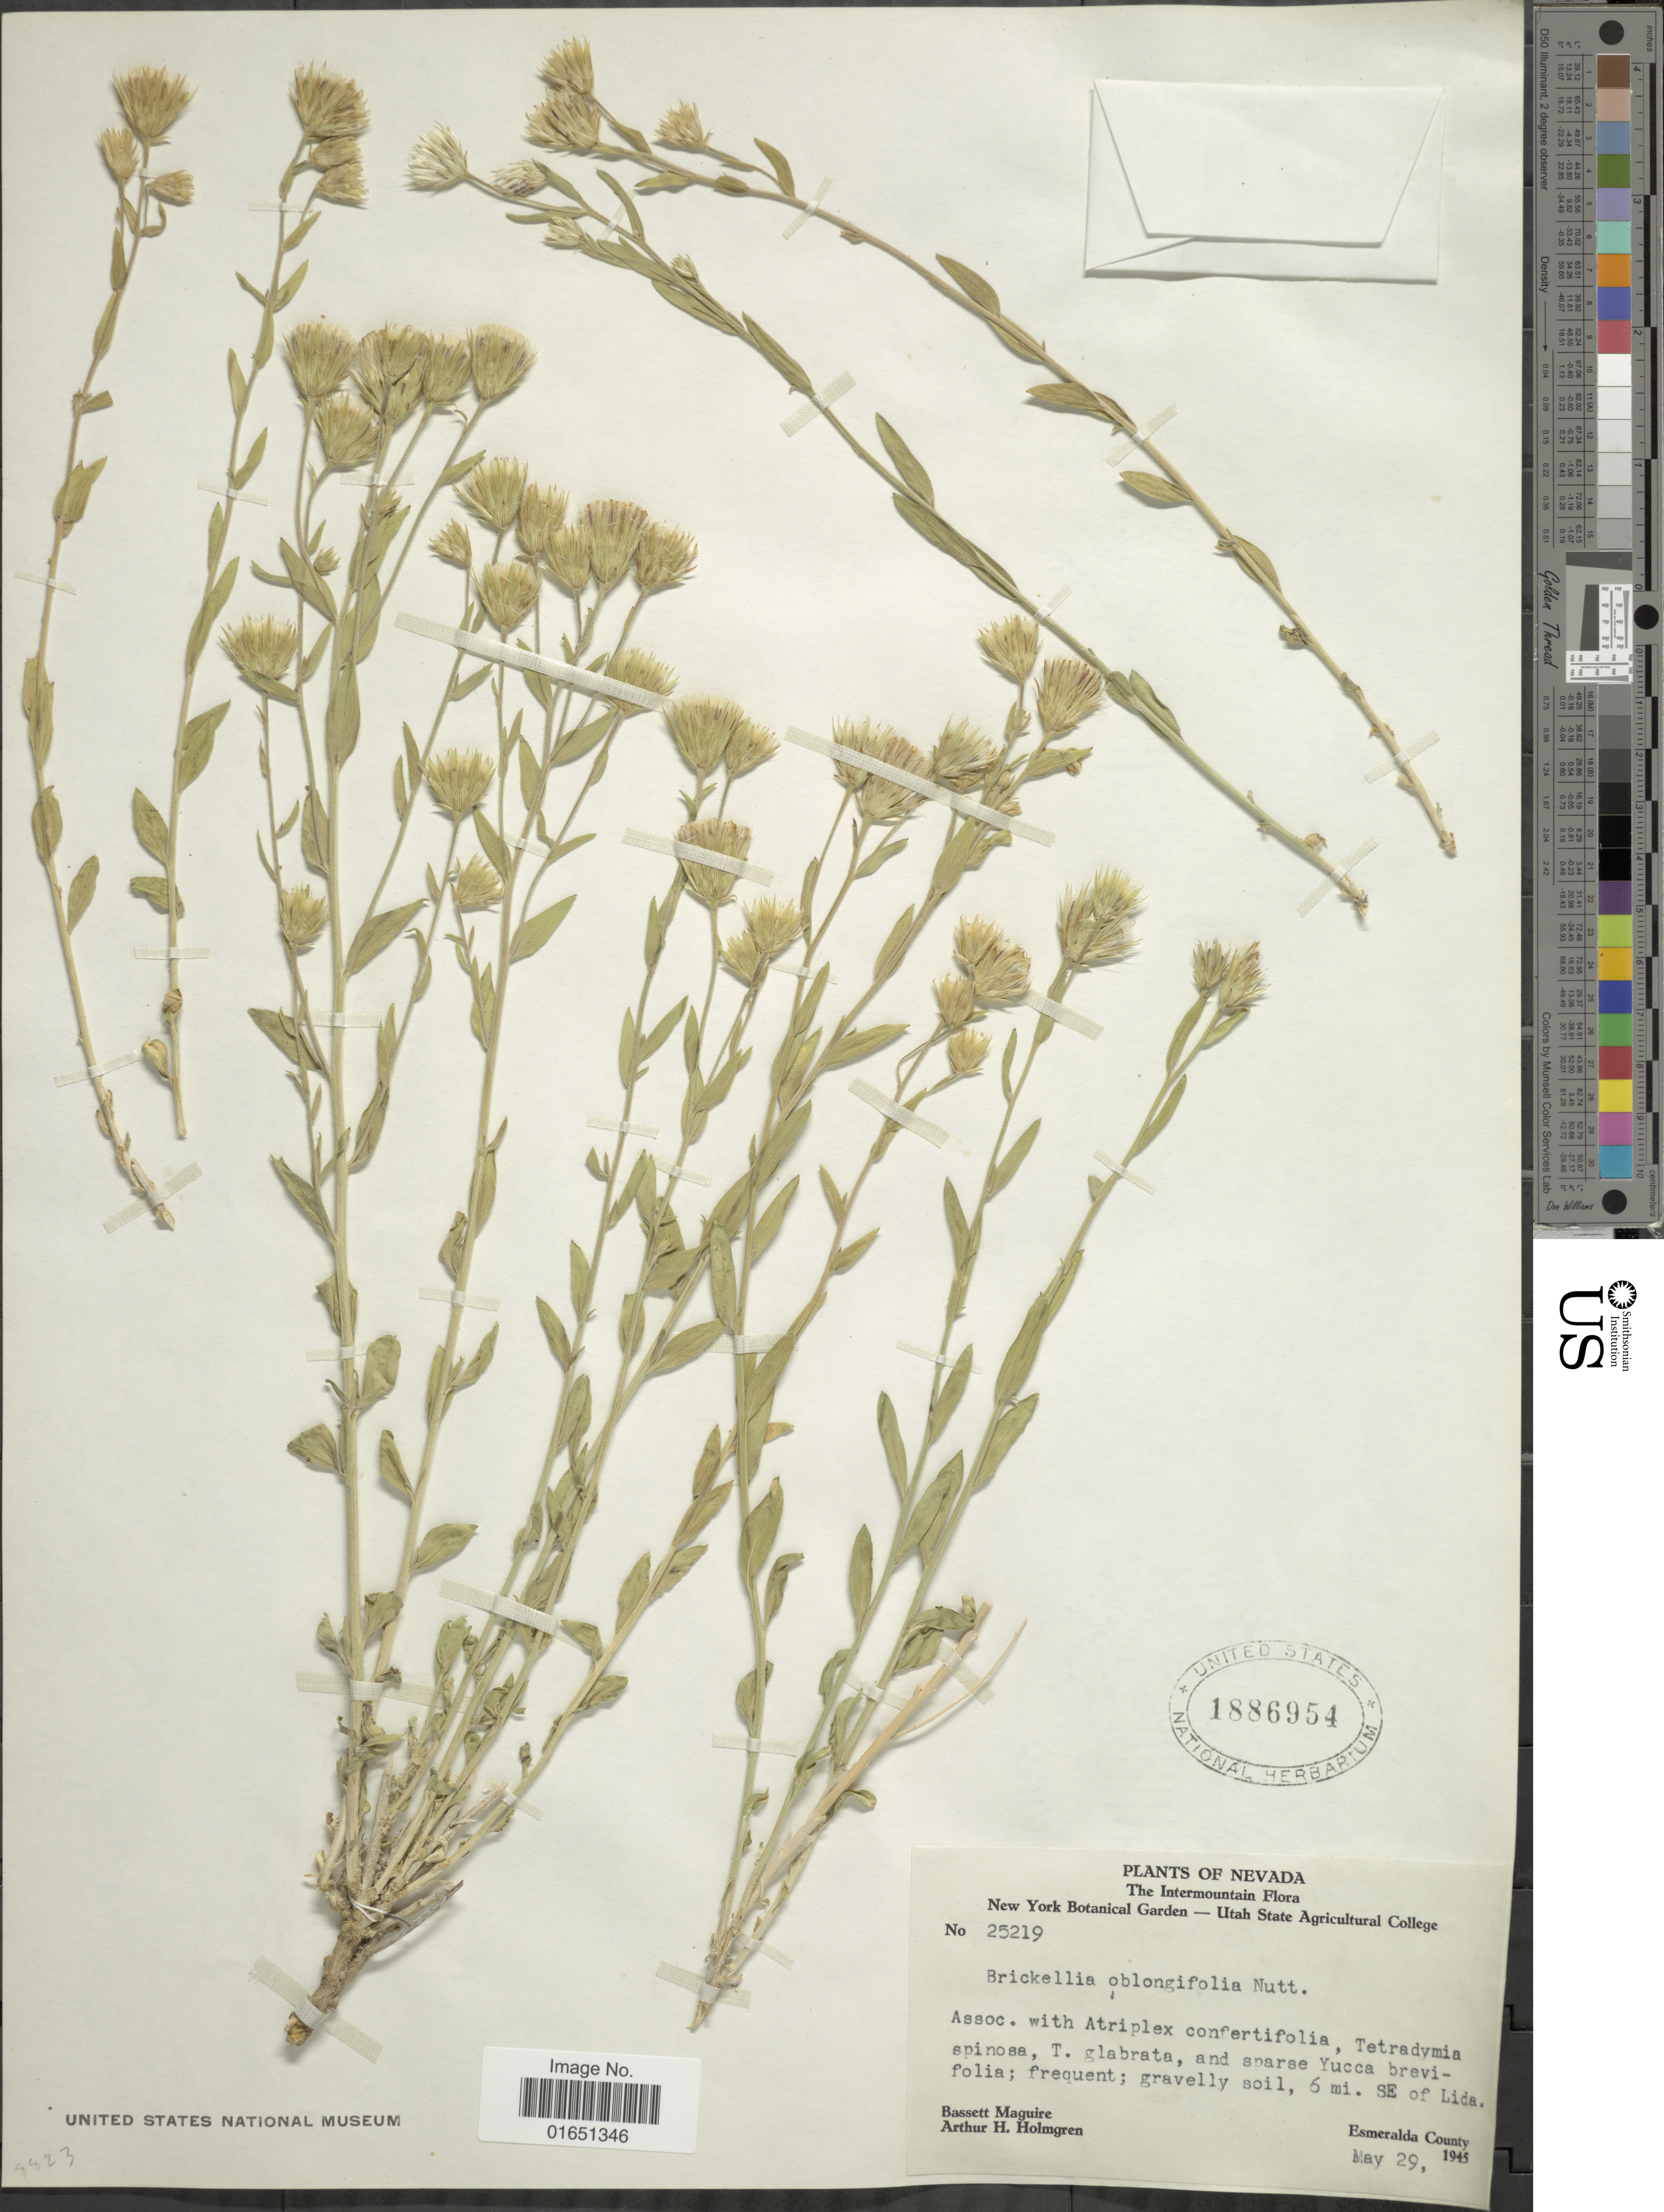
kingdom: Plantae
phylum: Tracheophyta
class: Magnoliopsida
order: Asterales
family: Asteraceae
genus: Brickellia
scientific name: Brickellia oblongifolia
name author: Nutt.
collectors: B. Maguire & A. H. Holmgren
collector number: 25219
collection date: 1945-05-29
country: United States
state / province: Nevada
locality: The Intermountain, 6 mi. SE. of Lida, Esmeralda County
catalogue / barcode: US 1886954